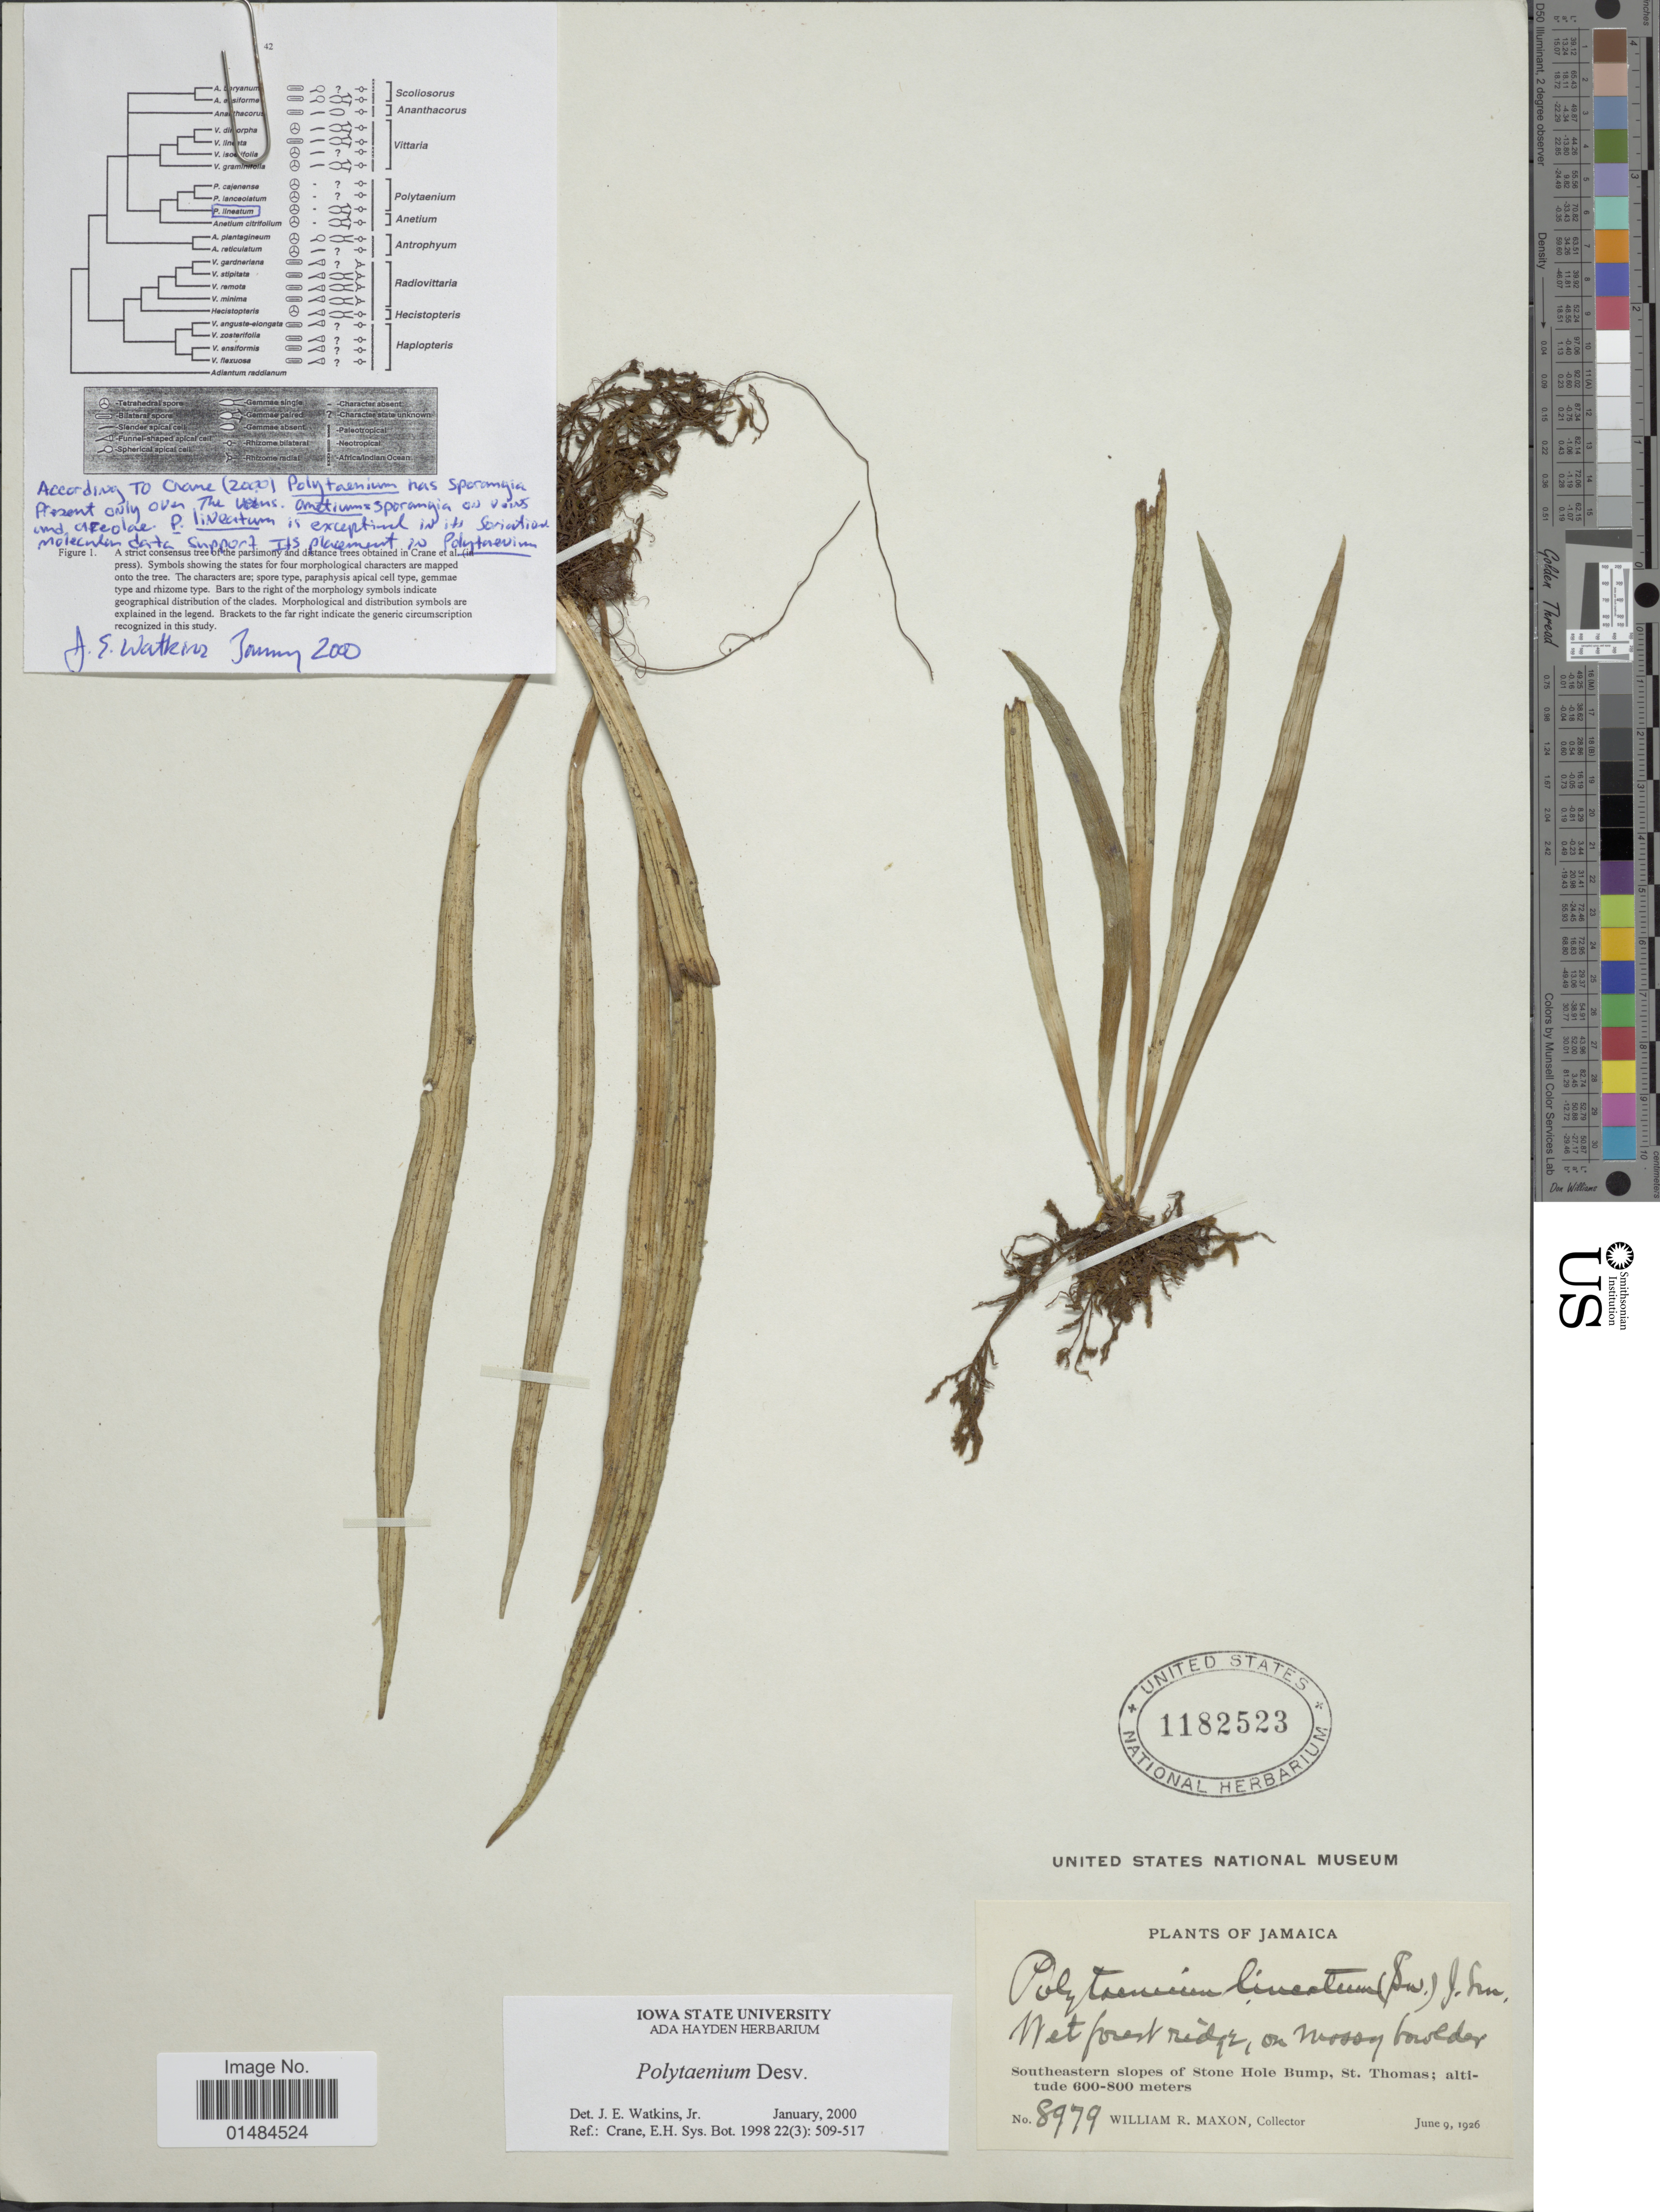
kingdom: Plantae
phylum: Tracheophyta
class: Polypodiopsida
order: Polypodiales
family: Pteridaceae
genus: Polytaenium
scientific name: Polytaenium lineatum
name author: (Sw.) J. Sm.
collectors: W. R. Maxon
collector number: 8979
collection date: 1926-06-09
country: Jamaica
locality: Southeastern slopes of Stone Hole Bump, St. Thomas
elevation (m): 600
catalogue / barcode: US 1182523